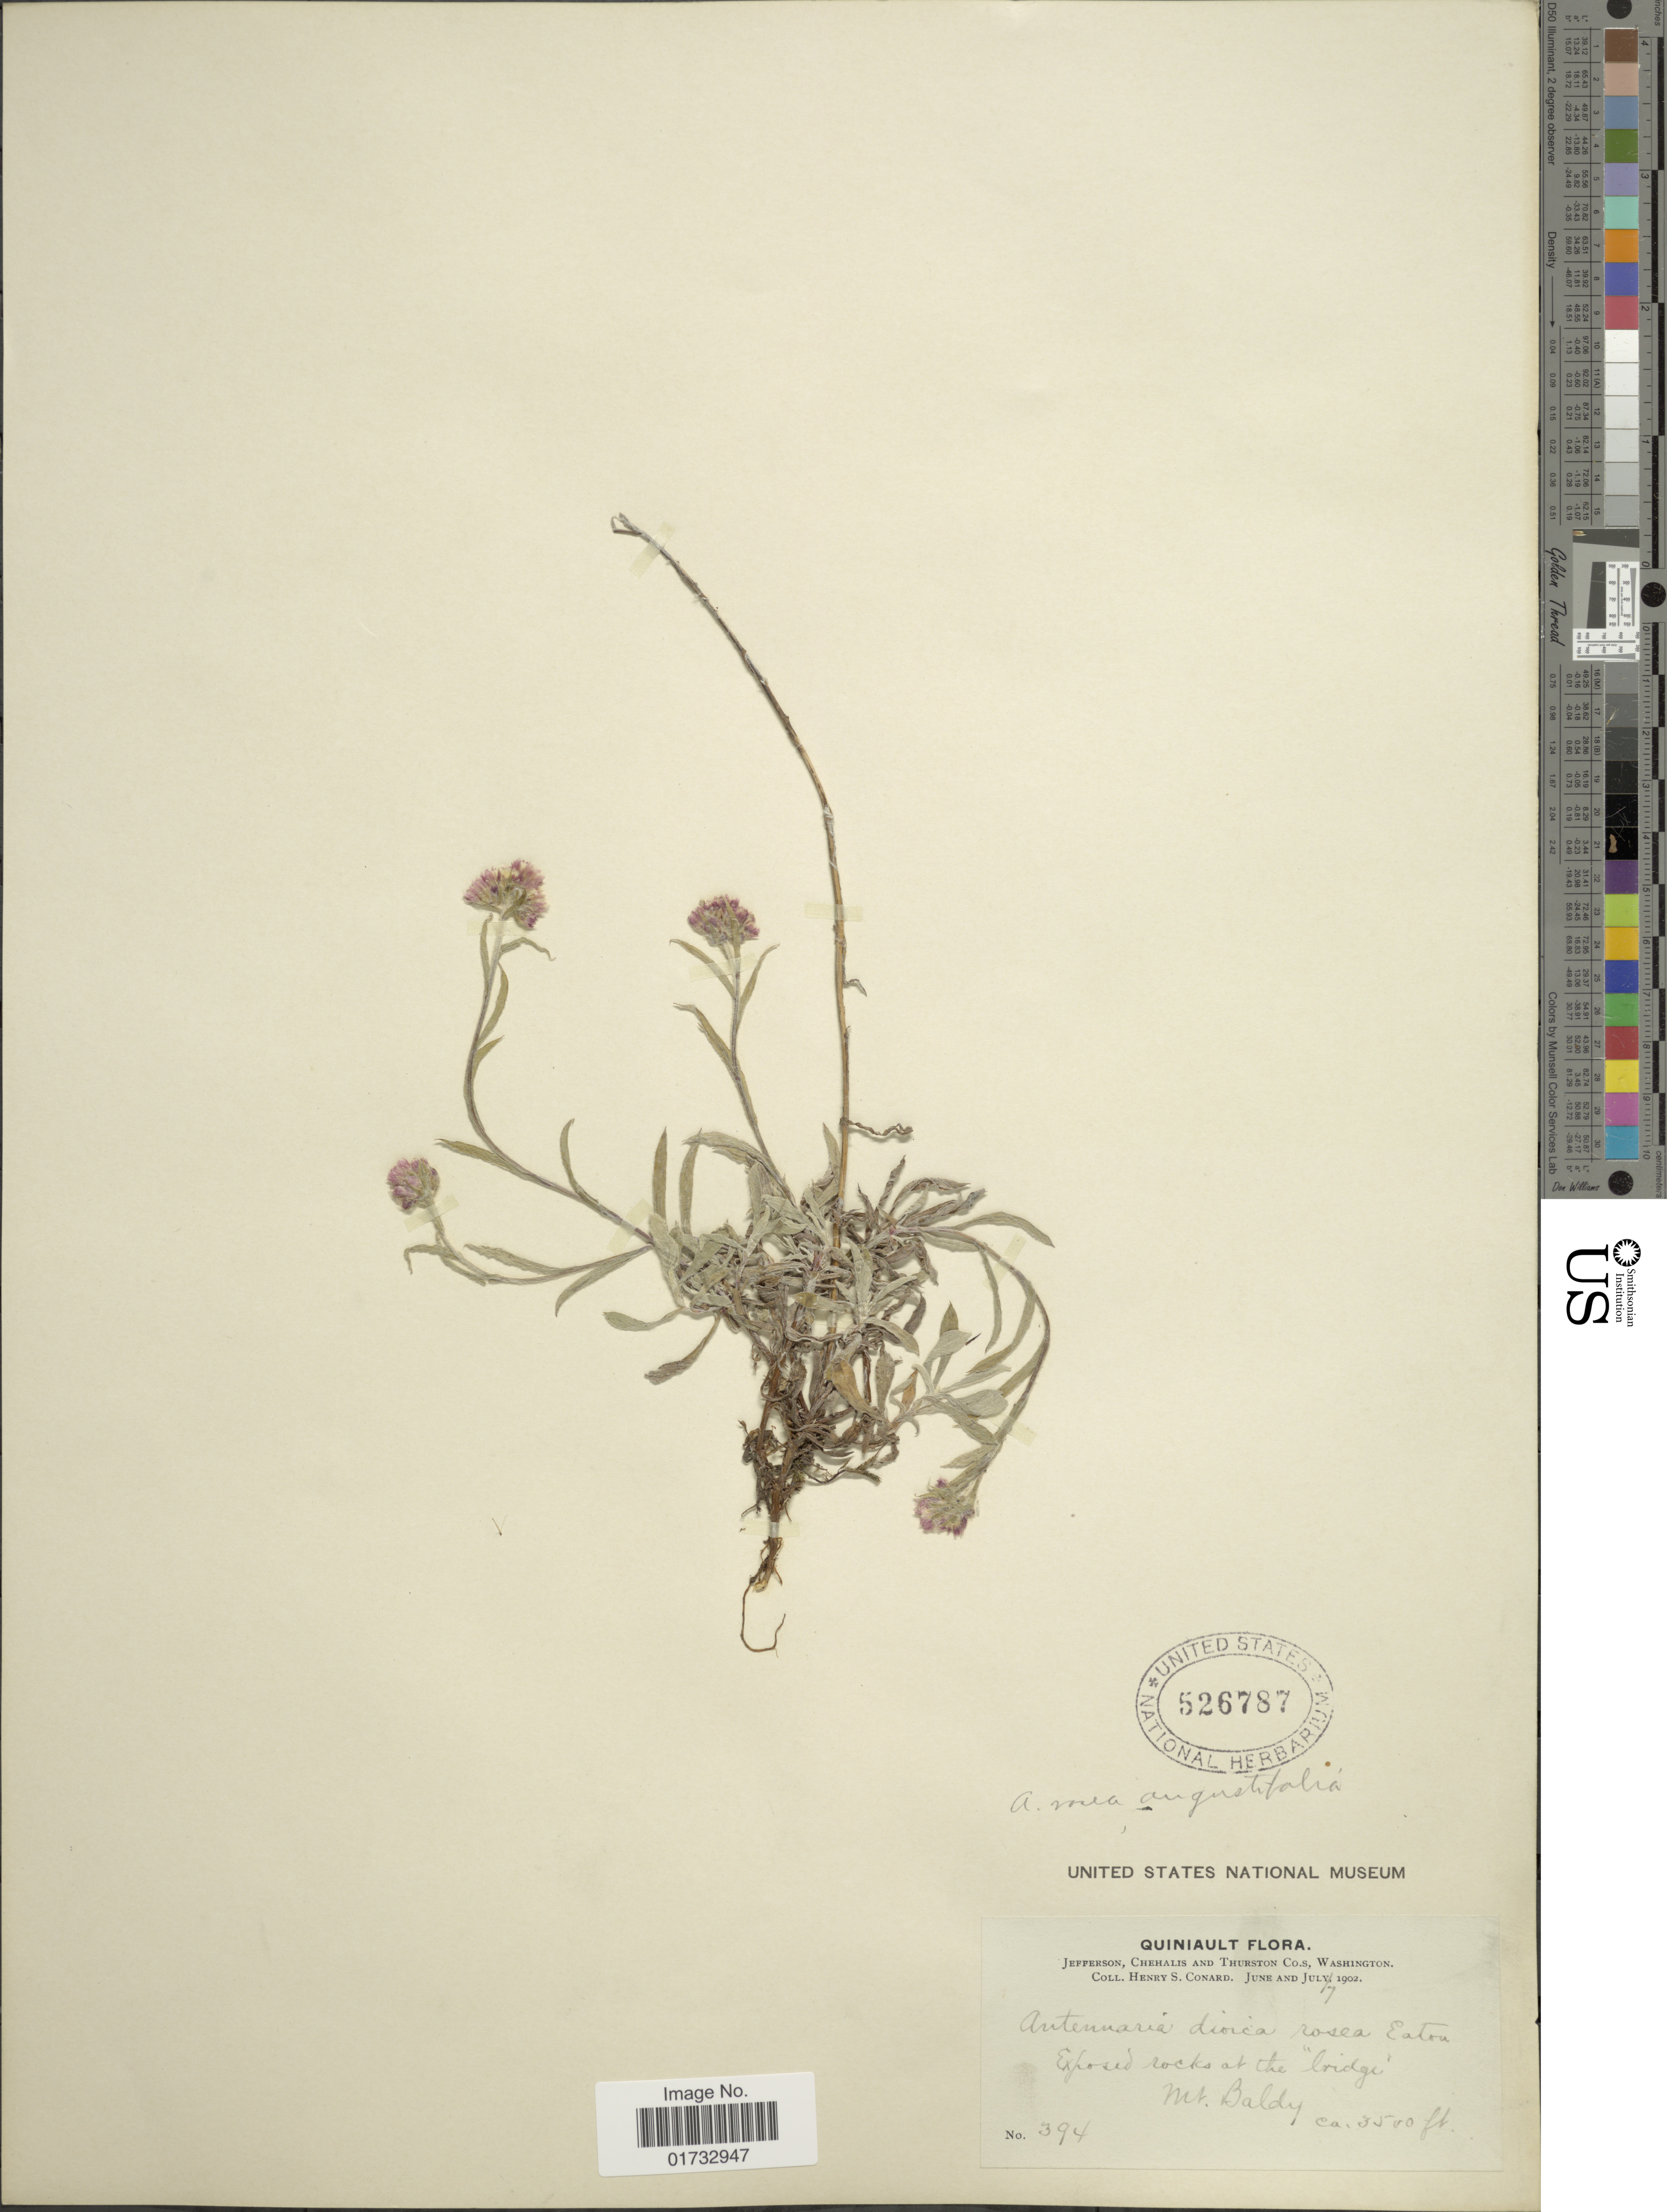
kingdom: Plantae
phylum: Tracheophyta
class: Magnoliopsida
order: Asterales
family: Asteraceae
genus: Antennaria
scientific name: Antennaria rosea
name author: Greene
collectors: H. S. Conard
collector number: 394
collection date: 1902-07-17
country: United States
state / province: Washington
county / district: Thurston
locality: Quiniault, Jefferson, Chehalis and Thurston Co.s., exposed rocks at the "bridge" Mt. Baldy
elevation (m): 1067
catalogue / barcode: US 526787